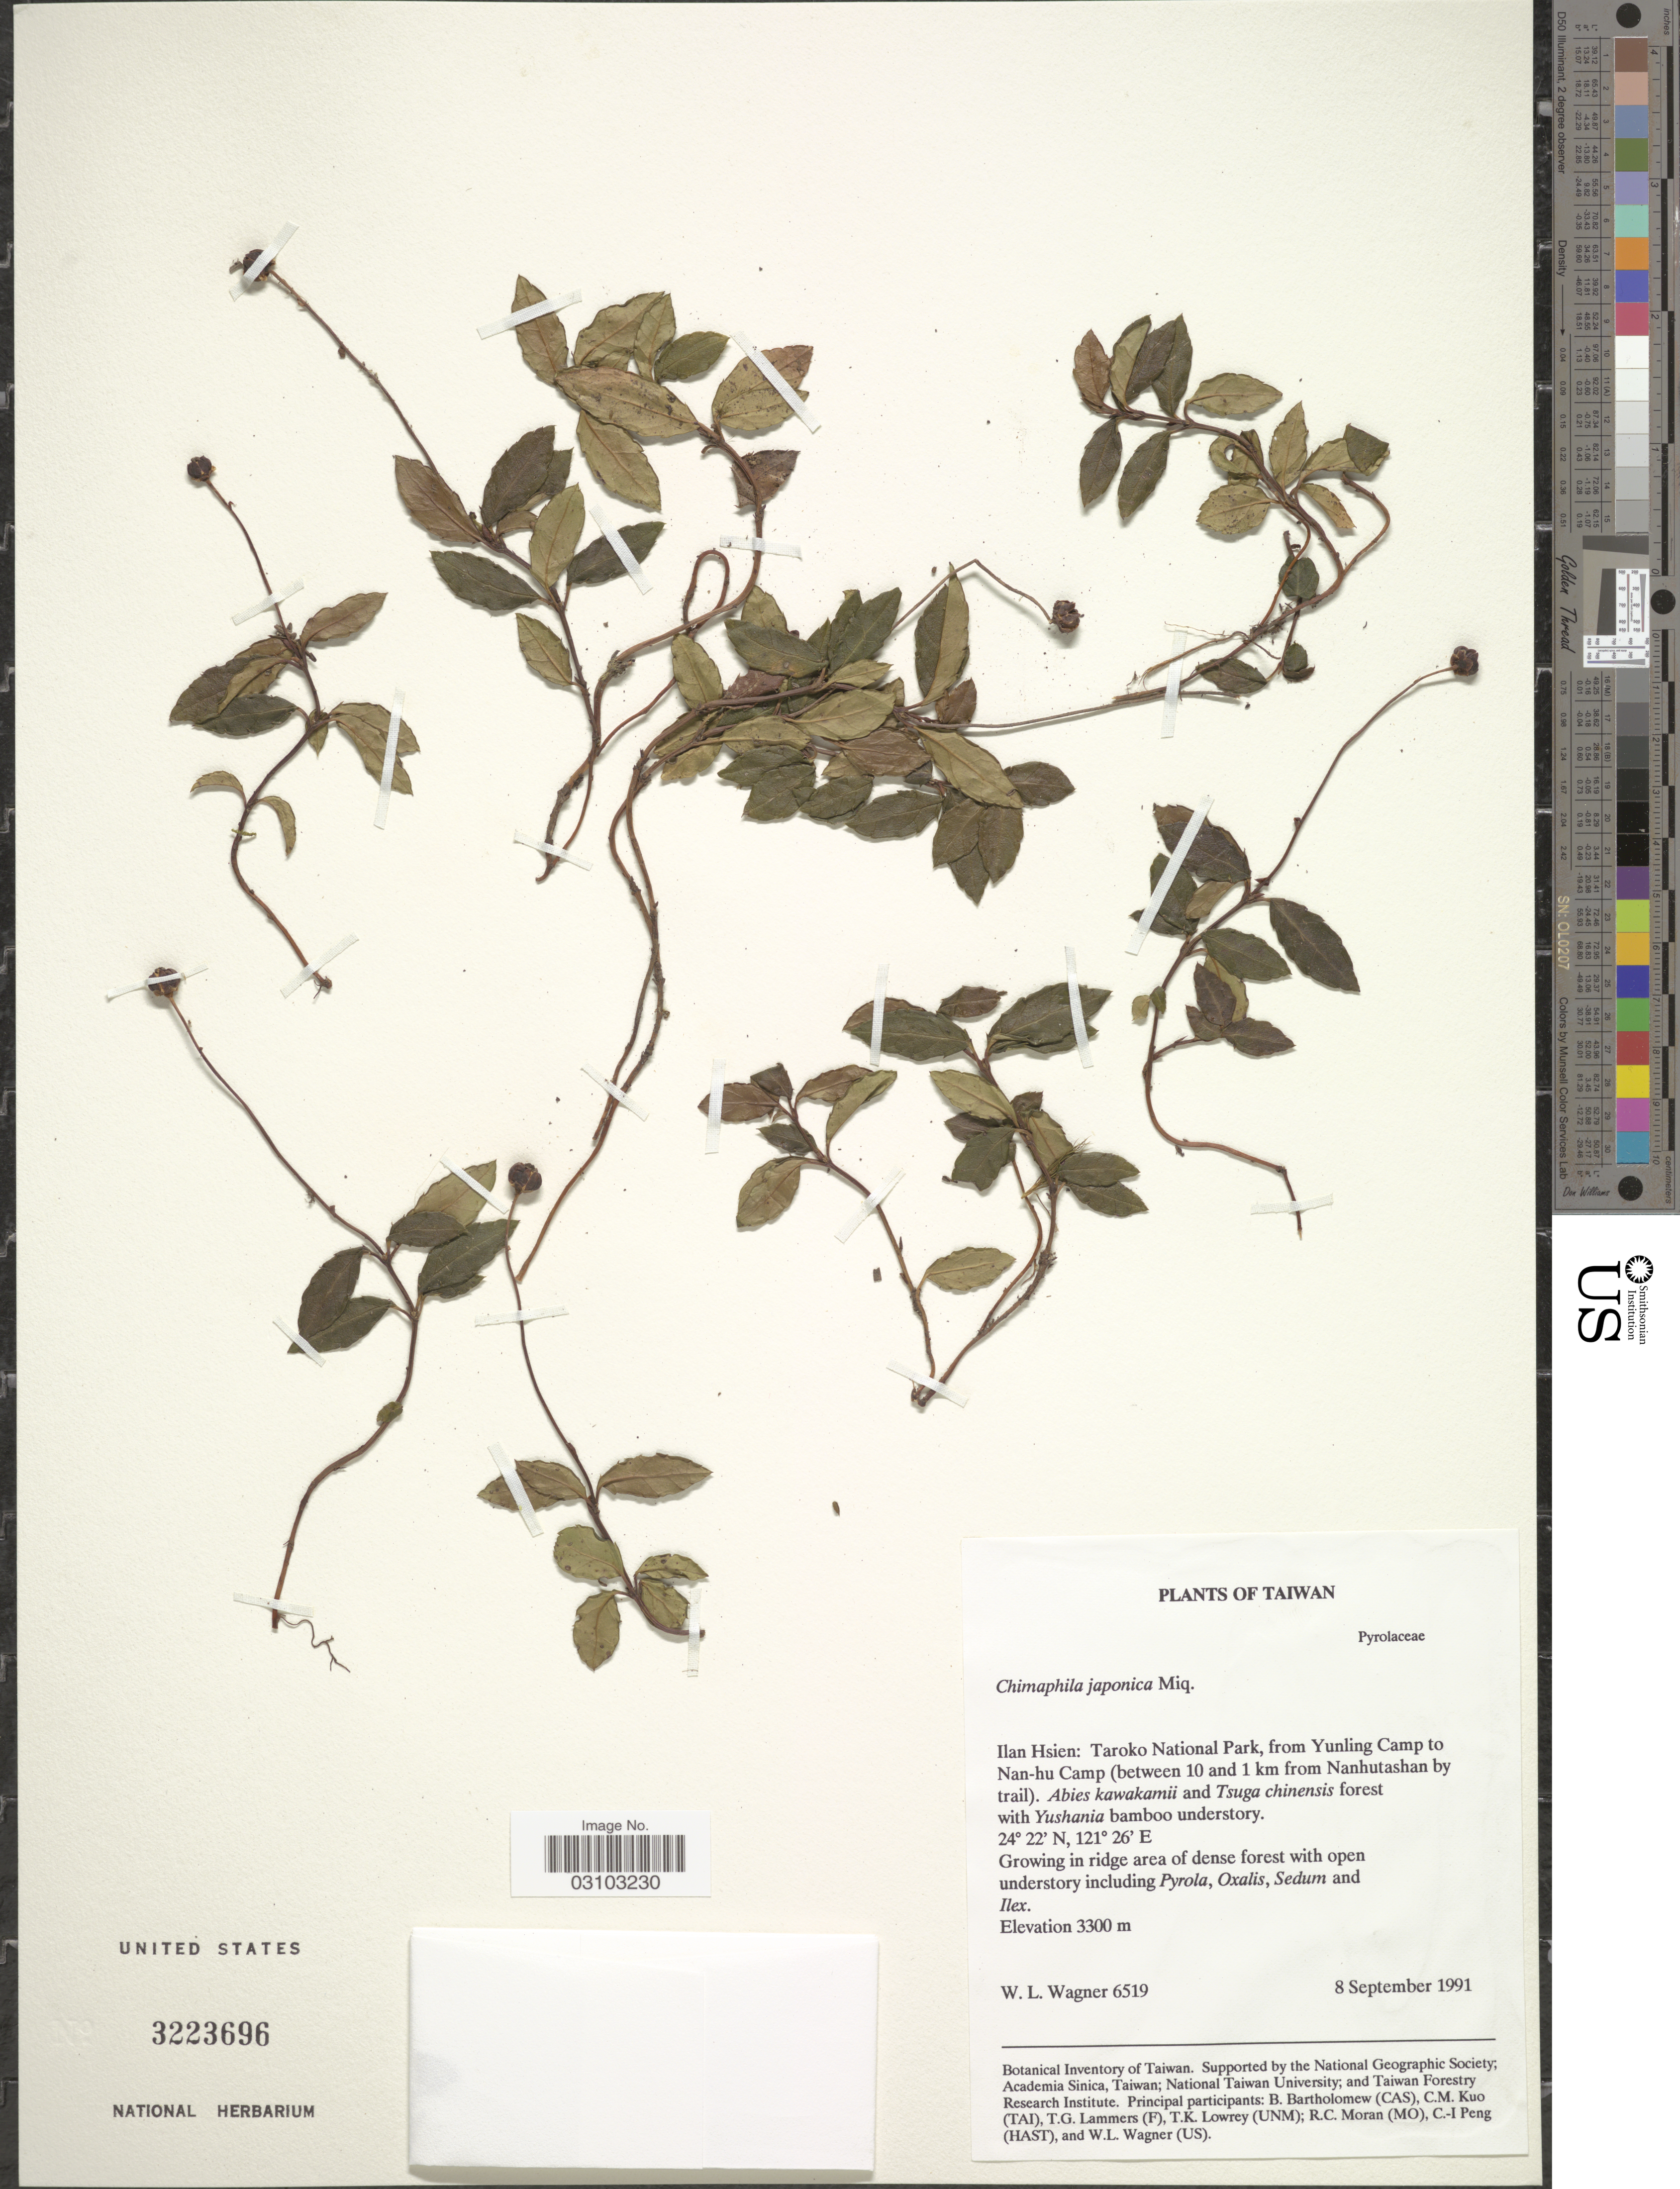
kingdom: Plantae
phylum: Tracheophyta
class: Magnoliopsida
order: Ericales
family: Ericaceae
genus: Chimaphila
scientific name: Chimaphila japonica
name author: Miq.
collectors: W. L. Wagner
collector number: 6519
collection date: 1991-09-08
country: Taiwan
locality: Ilan Hsien: Taroko National Park, from Yunling Camp to Nan-hu Camp (between 10 and 1 km from Nanhutashan by trail).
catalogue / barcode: US 3223696